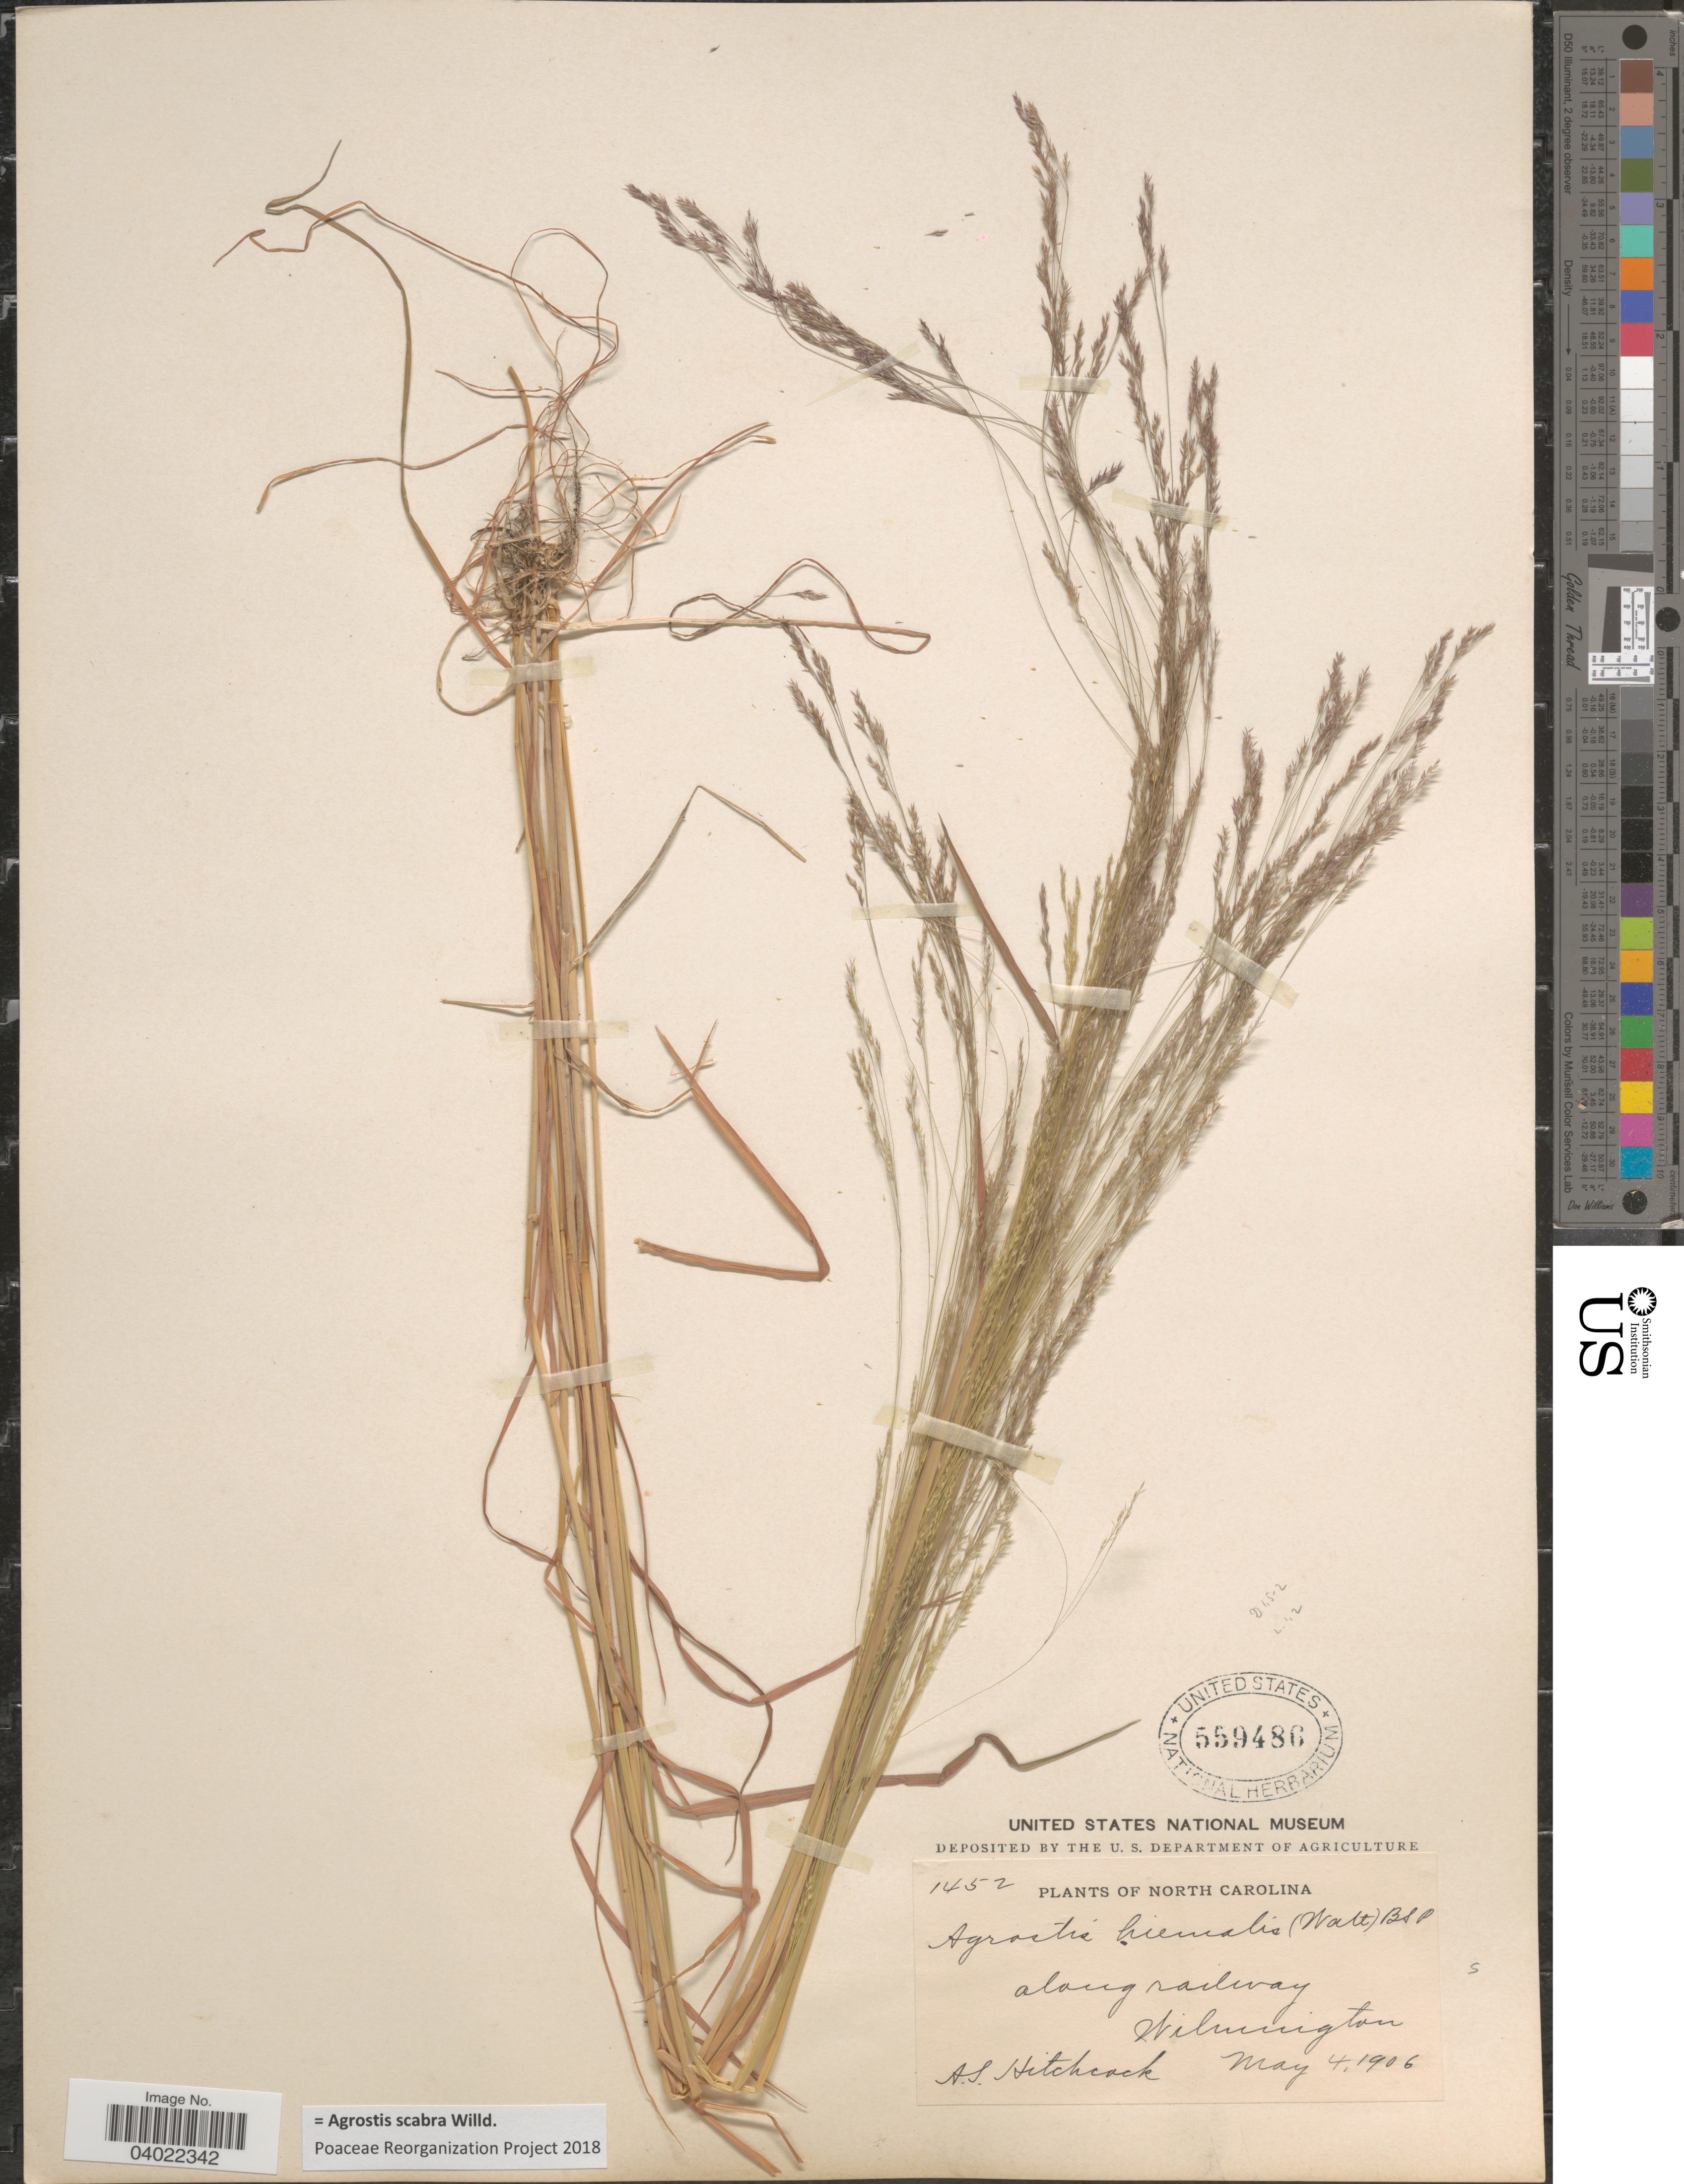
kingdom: Plantae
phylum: Tracheophyta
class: Liliopsida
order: Poales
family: Poaceae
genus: Agrostis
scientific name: Agrostis scabra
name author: Willd.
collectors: A. S. Hitchcock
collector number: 1452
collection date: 1906-05-04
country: United States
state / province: North Carolina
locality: Wilmington.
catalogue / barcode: US 559486